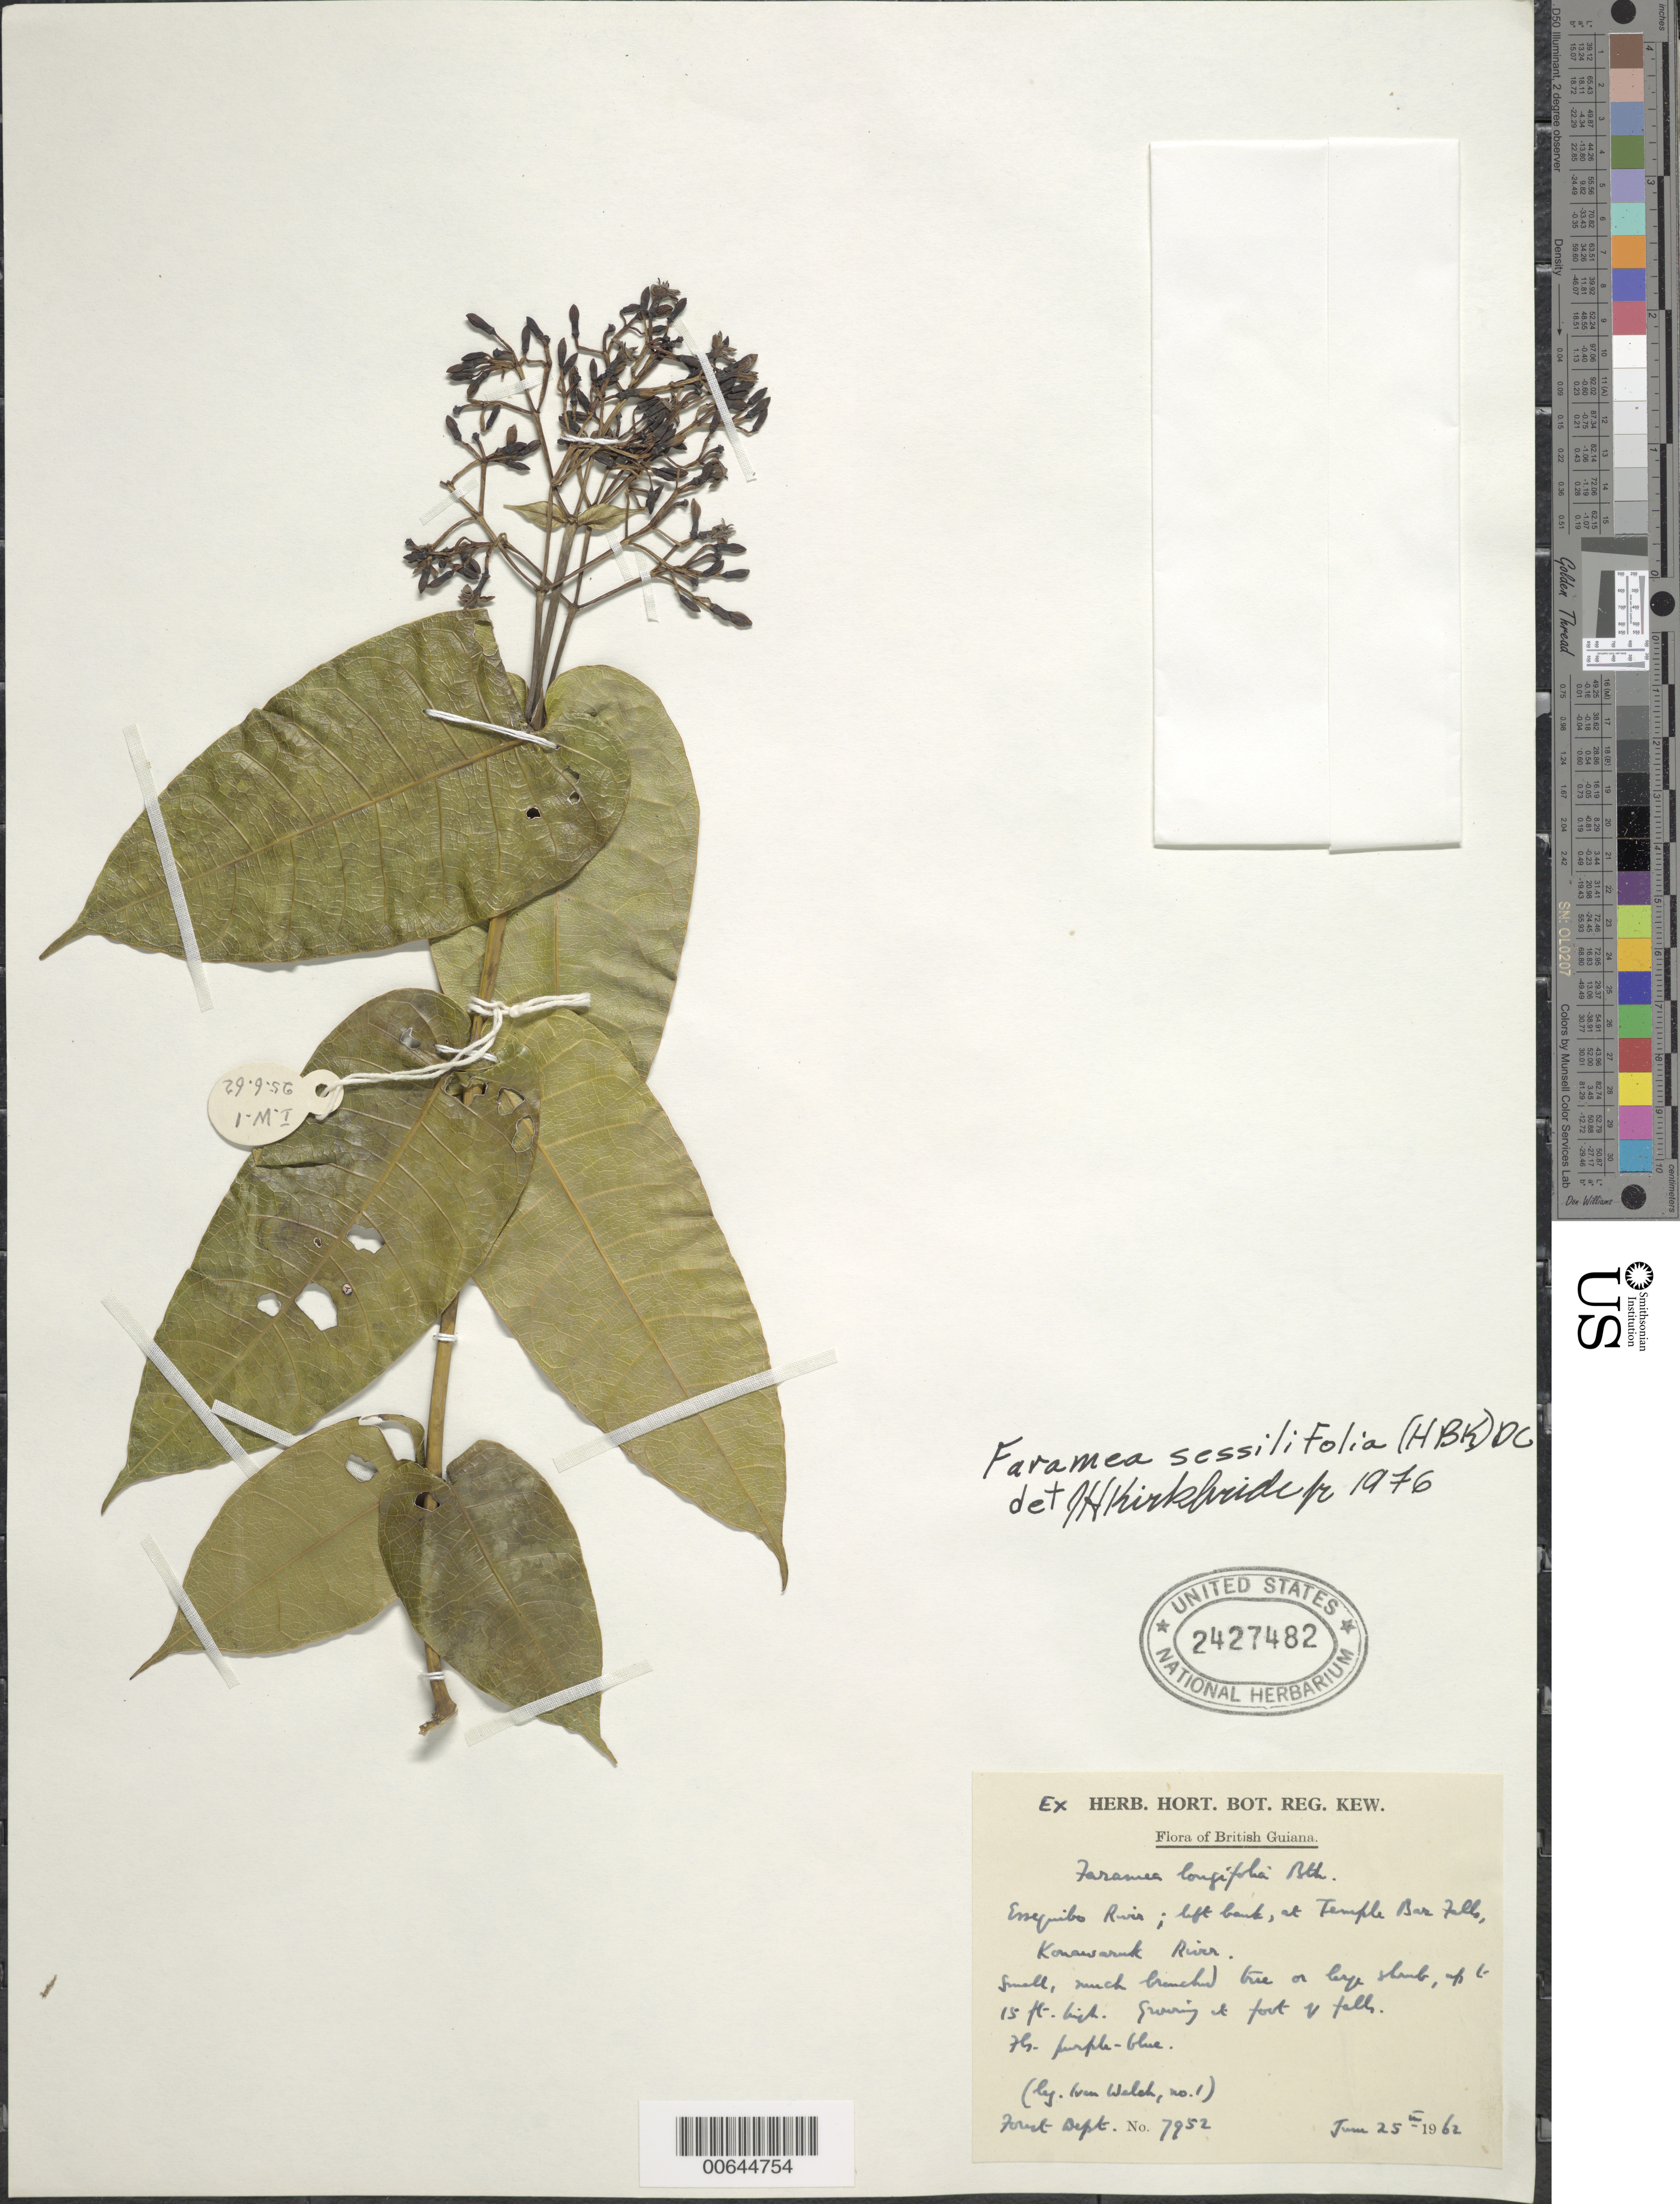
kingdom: Plantae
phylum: Tracheophyta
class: Magnoliopsida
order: Gentianales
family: Rubiaceae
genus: Faramea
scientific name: Faramea sessilifolia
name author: (Kunth) DC.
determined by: Kirkbride, J. H.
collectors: Forest Dept. B. G. & British Guiana Forestry Dept.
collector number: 7952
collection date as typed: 25-Jun-62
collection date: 1962-06-25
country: Guyana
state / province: Potaro-Siparuni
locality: Temple Bar Falls, Kanawaruk R., Essequibo R., left bank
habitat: Growing at foot of falls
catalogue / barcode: US 2427482